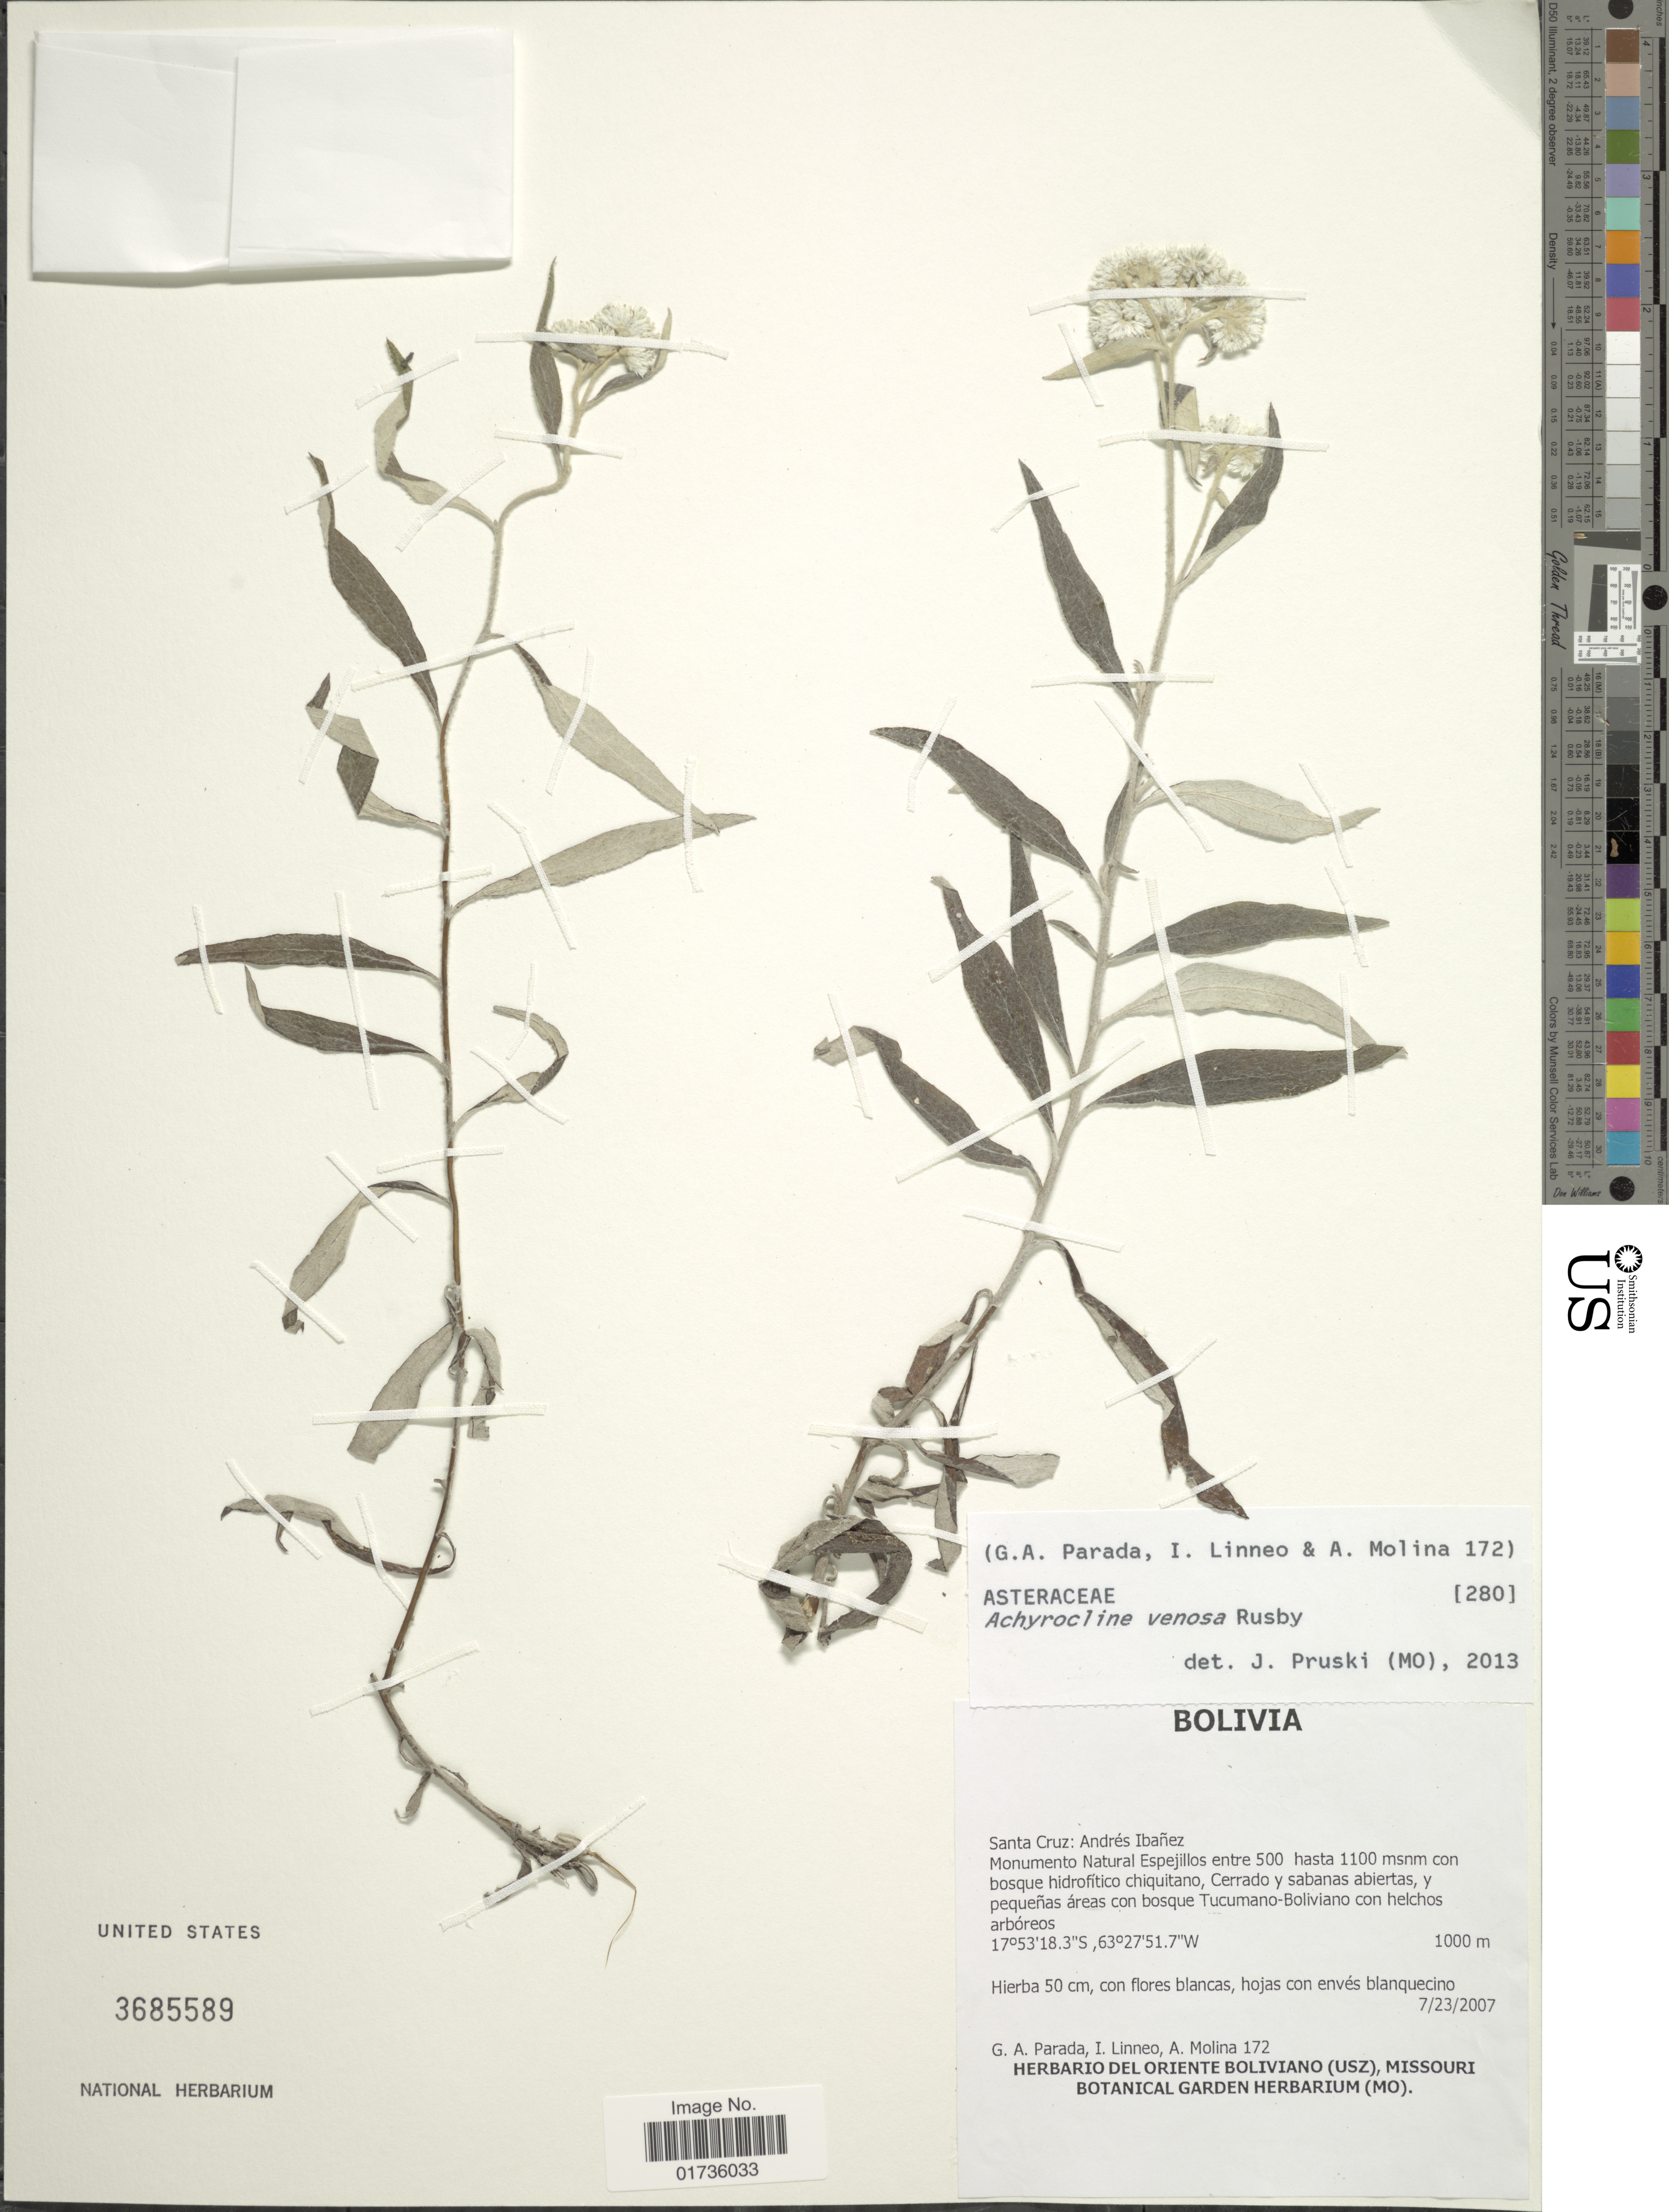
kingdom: Plantae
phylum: Tracheophyta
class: Magnoliopsida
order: Asterales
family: Asteraceae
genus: Achyrocline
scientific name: Achyrocline venosa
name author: Rusby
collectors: G. Parada, I. Linneo & A. Molina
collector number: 172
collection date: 2007-07-23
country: Bolivia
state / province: Santa Cruz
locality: Andrés Ibañez, Monumento Natural Espejillos entre hasta 1100 msnm con bosque hidrofitico chiquitano, Cerrado y sabanas abiertas, y pequeñas áreas con bosque Tucumano-Boliviano helchos arbóreos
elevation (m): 1000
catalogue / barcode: US 3685589